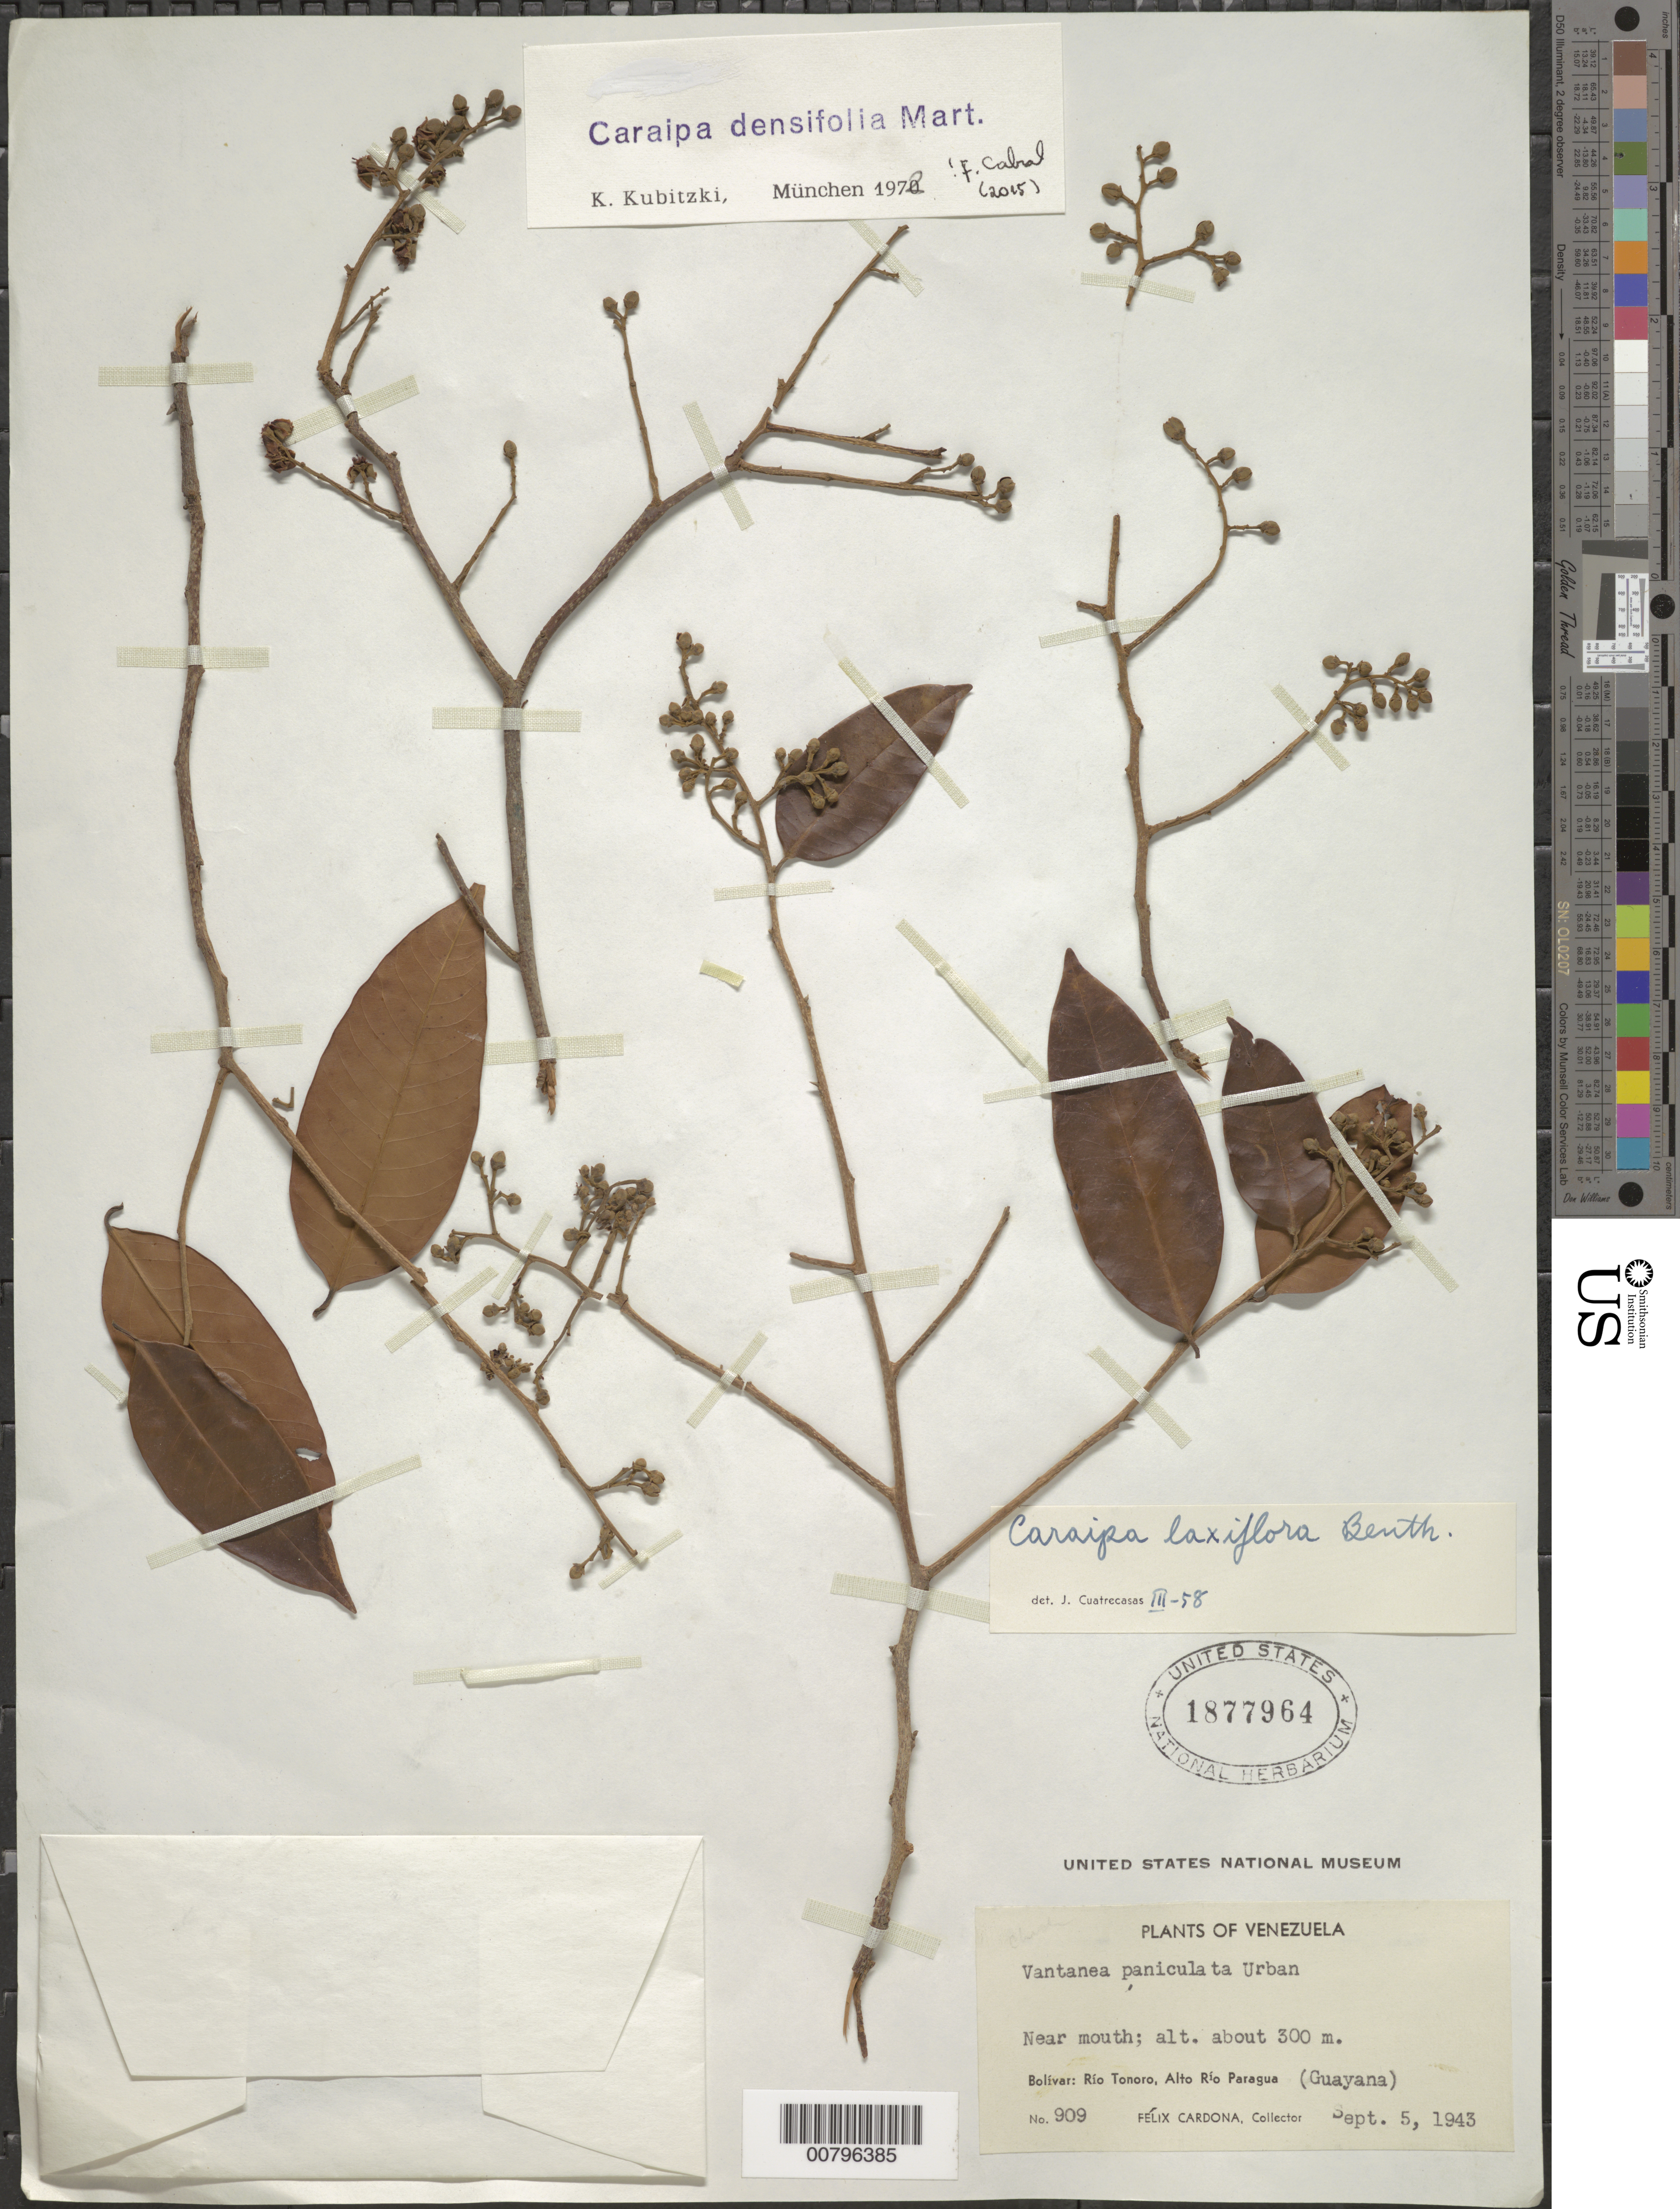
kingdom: Plantae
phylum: Tracheophyta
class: Magnoliopsida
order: Malpighiales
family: Calophyllaceae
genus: Caraipa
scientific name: Caraipa densifolia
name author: Mart.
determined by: (M) Universitat Munchen, Institut fur Systematische Botanik (GERMANY)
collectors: F. Cardona Puig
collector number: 909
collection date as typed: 5-Sep-43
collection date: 1943-09-05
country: Venezuela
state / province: Bolívar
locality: Alto Río Paragua, Río Tonoro (Guayana)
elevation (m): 300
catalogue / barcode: US 1877964